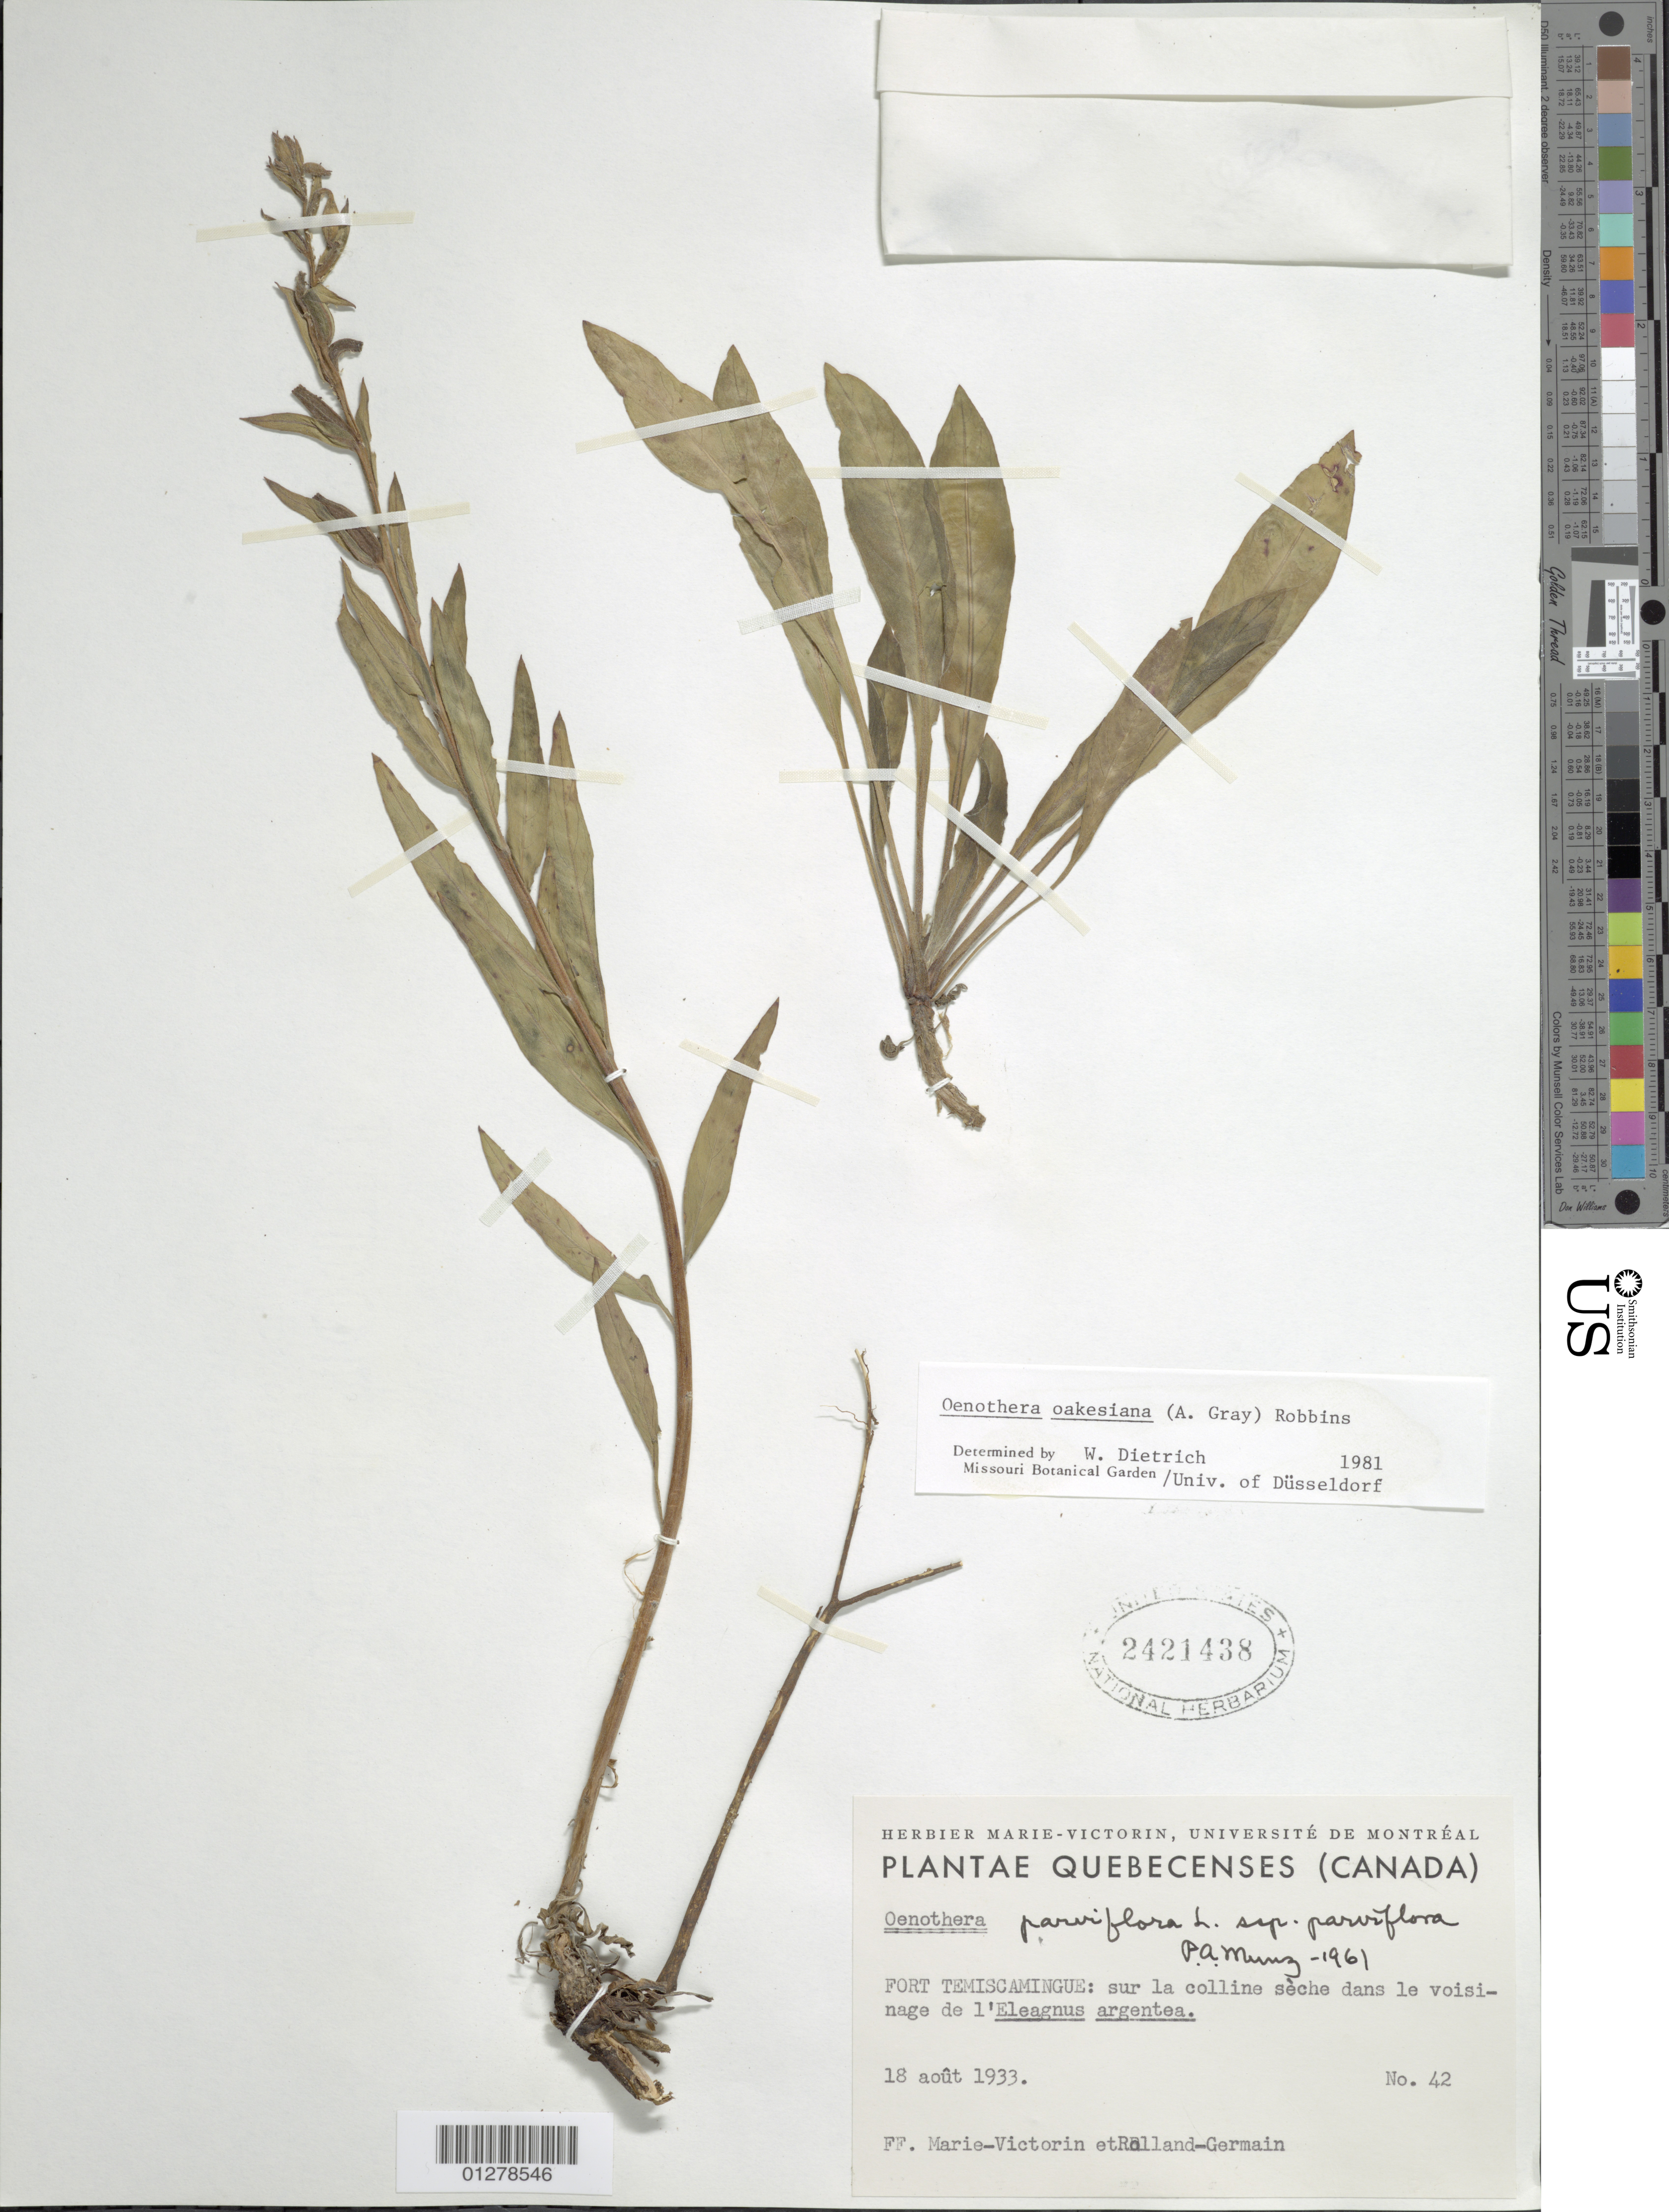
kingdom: Plantae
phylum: Tracheophyta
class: Magnoliopsida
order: Myrtales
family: Onagraceae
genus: Oenothera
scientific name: Oenothera oakesiana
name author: (A. Gray) J.W. Robbins ex S. Watson & J.M. Coult.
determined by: Dietrich, W.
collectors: Fr. Marie-Victorin & Rolland-Germain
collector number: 42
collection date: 1933-08-18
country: Canada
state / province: Quebec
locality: Port Temiscamingue.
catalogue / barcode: US 2421438